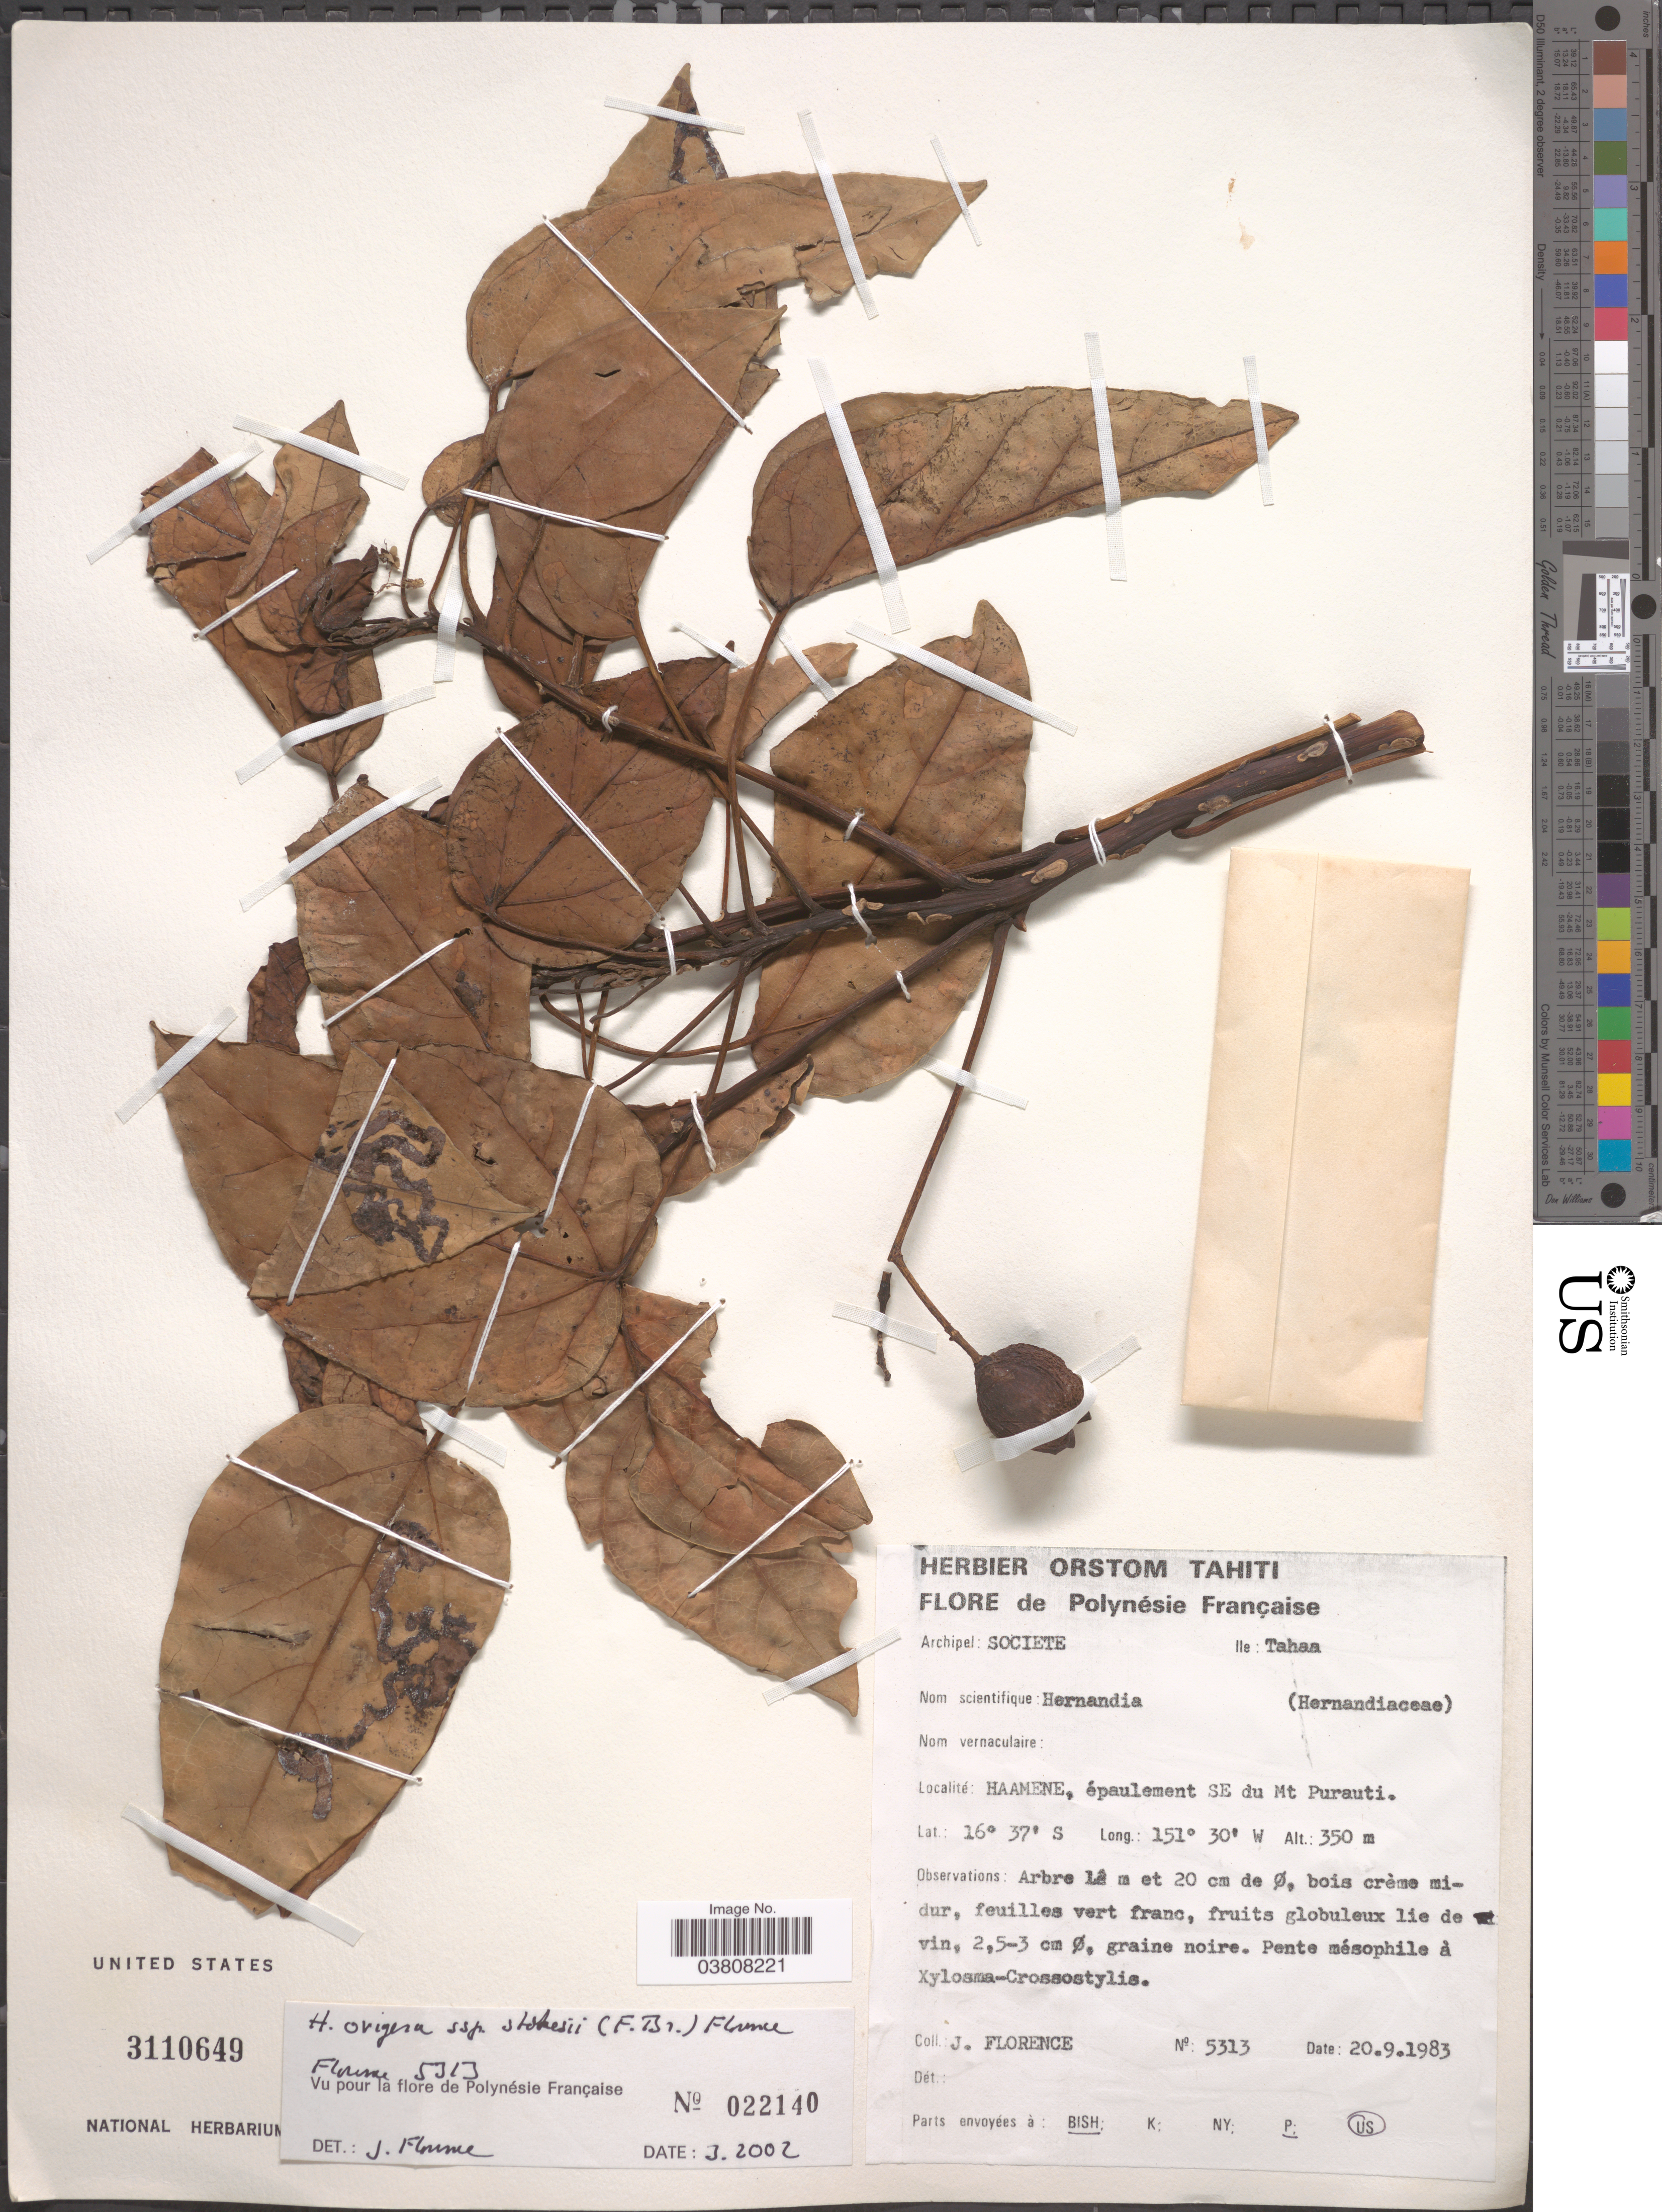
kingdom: Plantae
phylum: Tracheophyta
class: Magnoliopsida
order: Laurales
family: Hernandiaceae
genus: Hernandia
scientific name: Hernandia ovigera var. stokesi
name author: F. Br.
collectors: J. Florence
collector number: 5313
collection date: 1983-09-20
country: Pitcairn Islands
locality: Polynésie Française. Archipel: Societe. Ile: Tahaa. Haamene, épaulement SE du Mt Purauti.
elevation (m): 350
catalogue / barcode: US 3110649